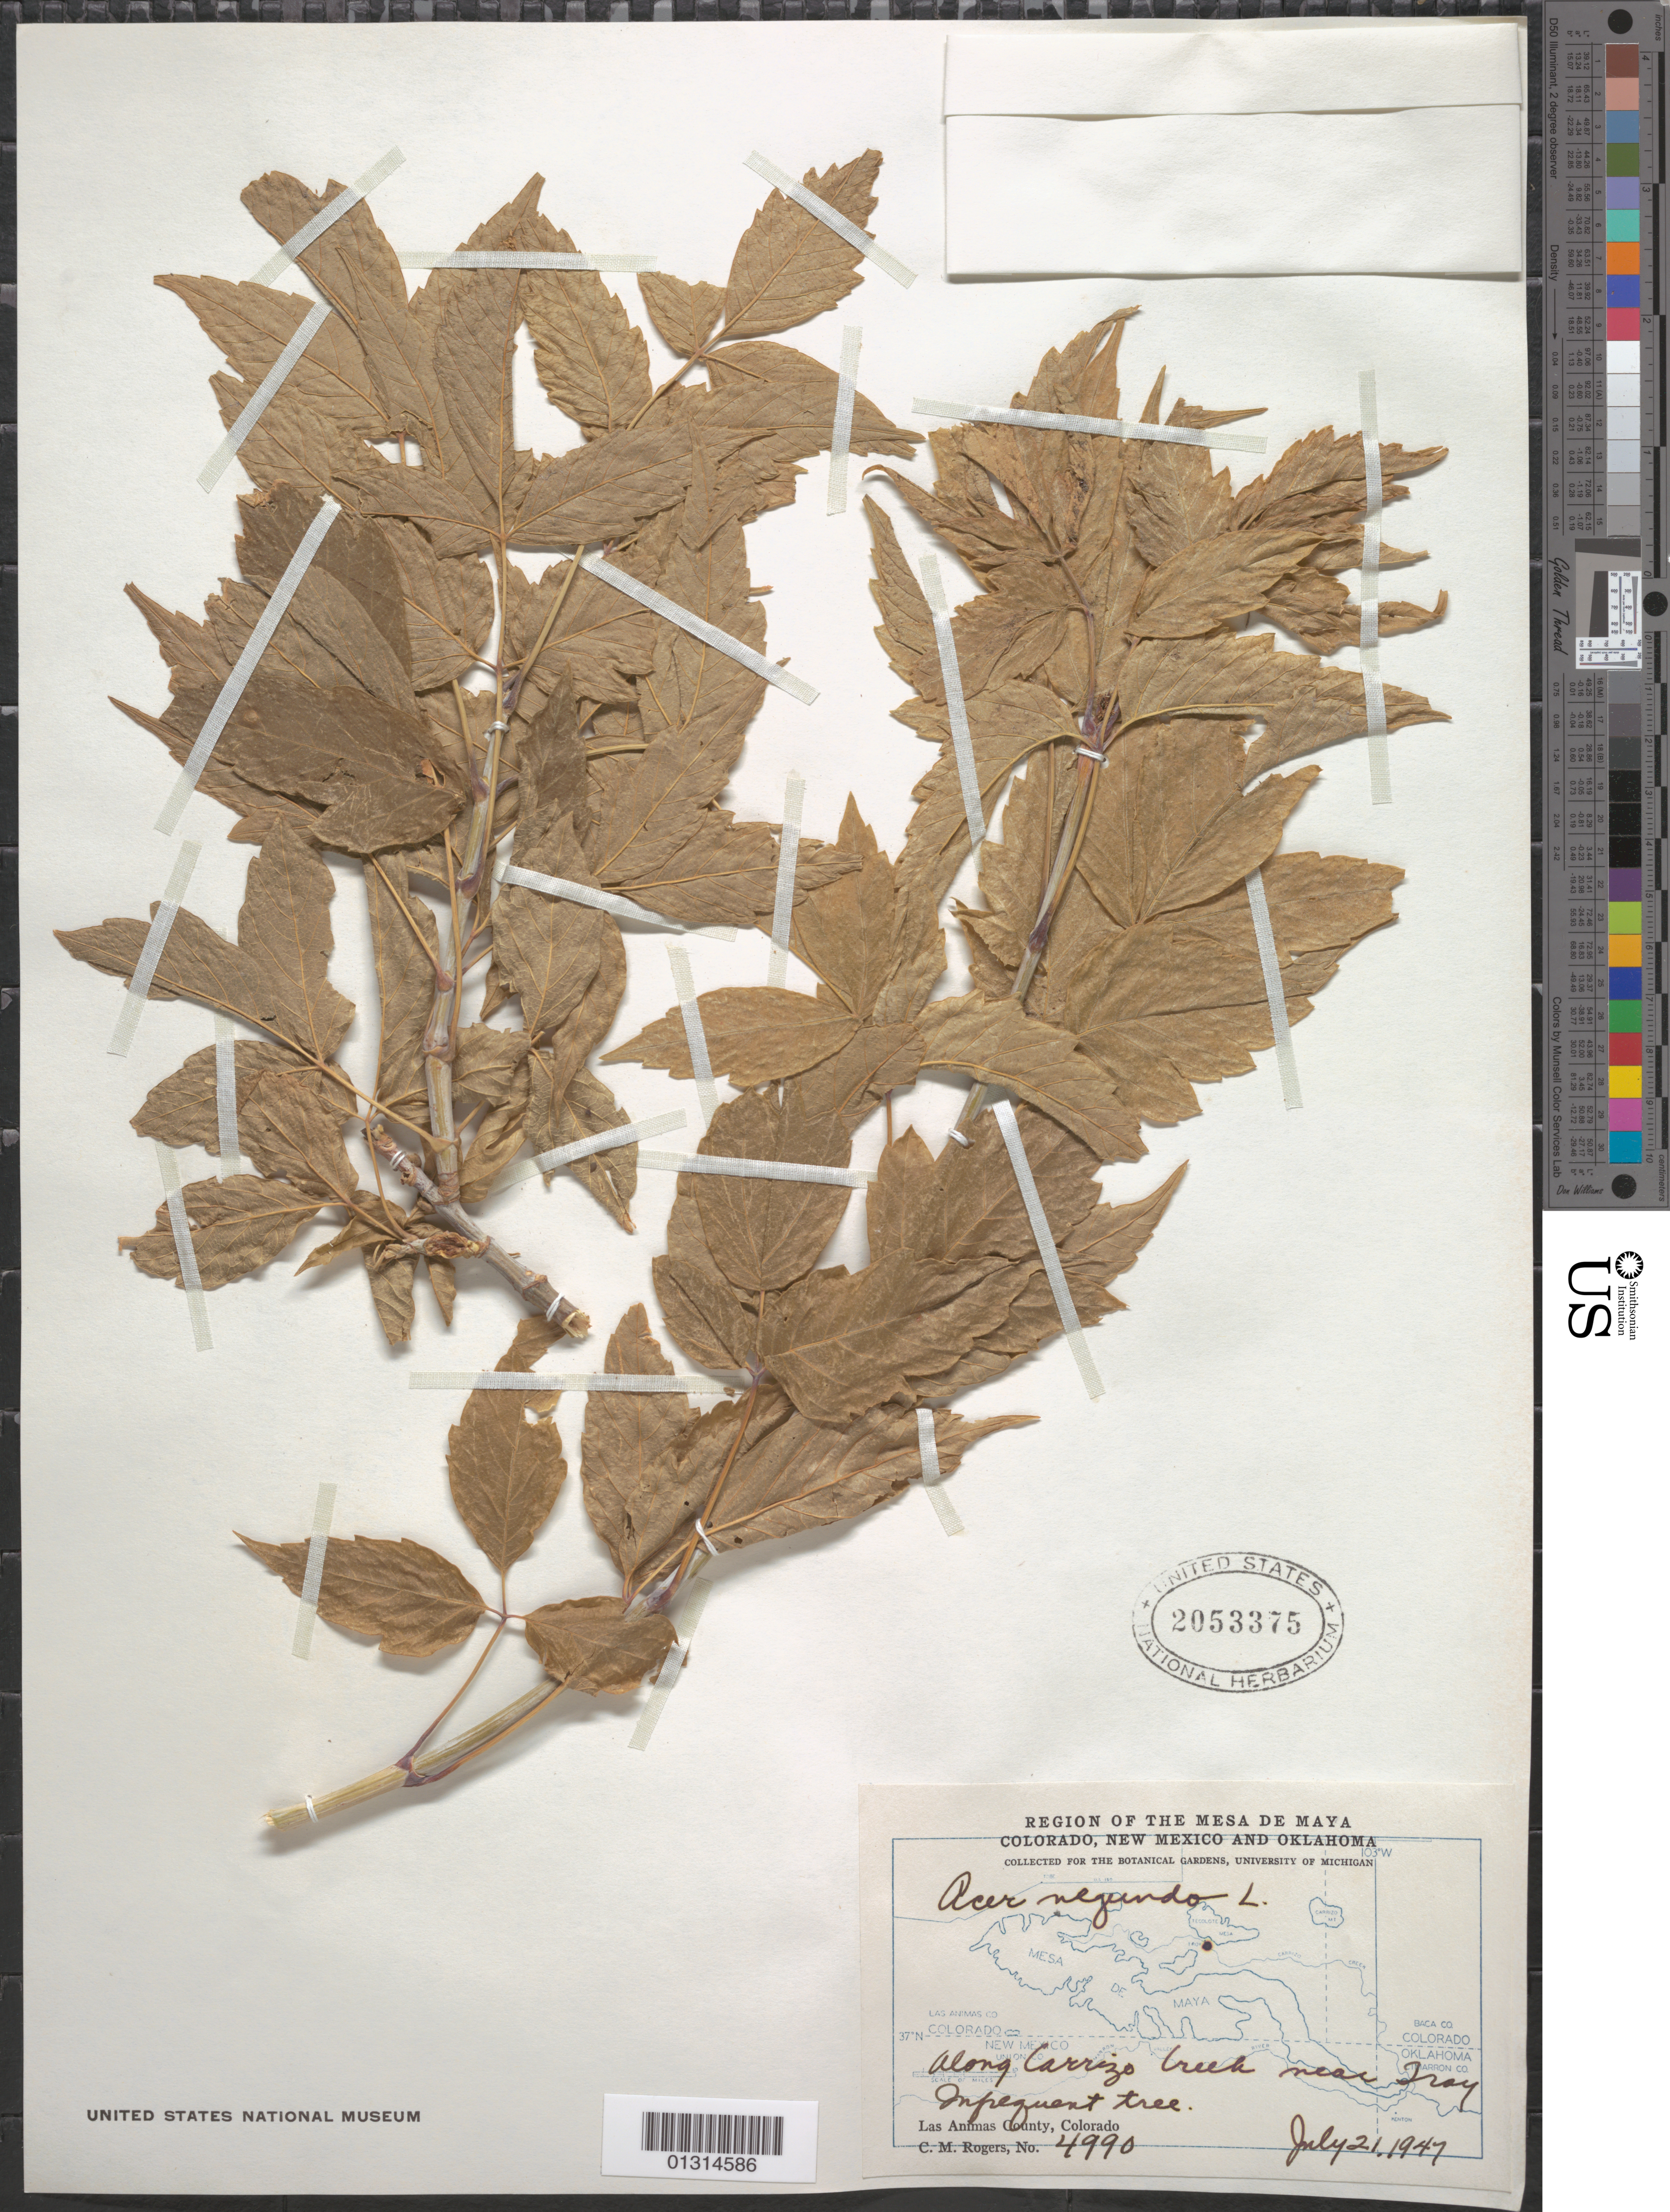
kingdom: Plantae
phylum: Tracheophyta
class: Magnoliopsida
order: Sapindales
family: Sapindaceae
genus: Acer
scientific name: Acer negundo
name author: L.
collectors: C. M. Rogers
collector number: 4990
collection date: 1947-07-21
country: United States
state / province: Colorado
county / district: Las Animas County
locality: Las Animas County, along Carrizo Creek, near Tray.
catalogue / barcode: US 2053375